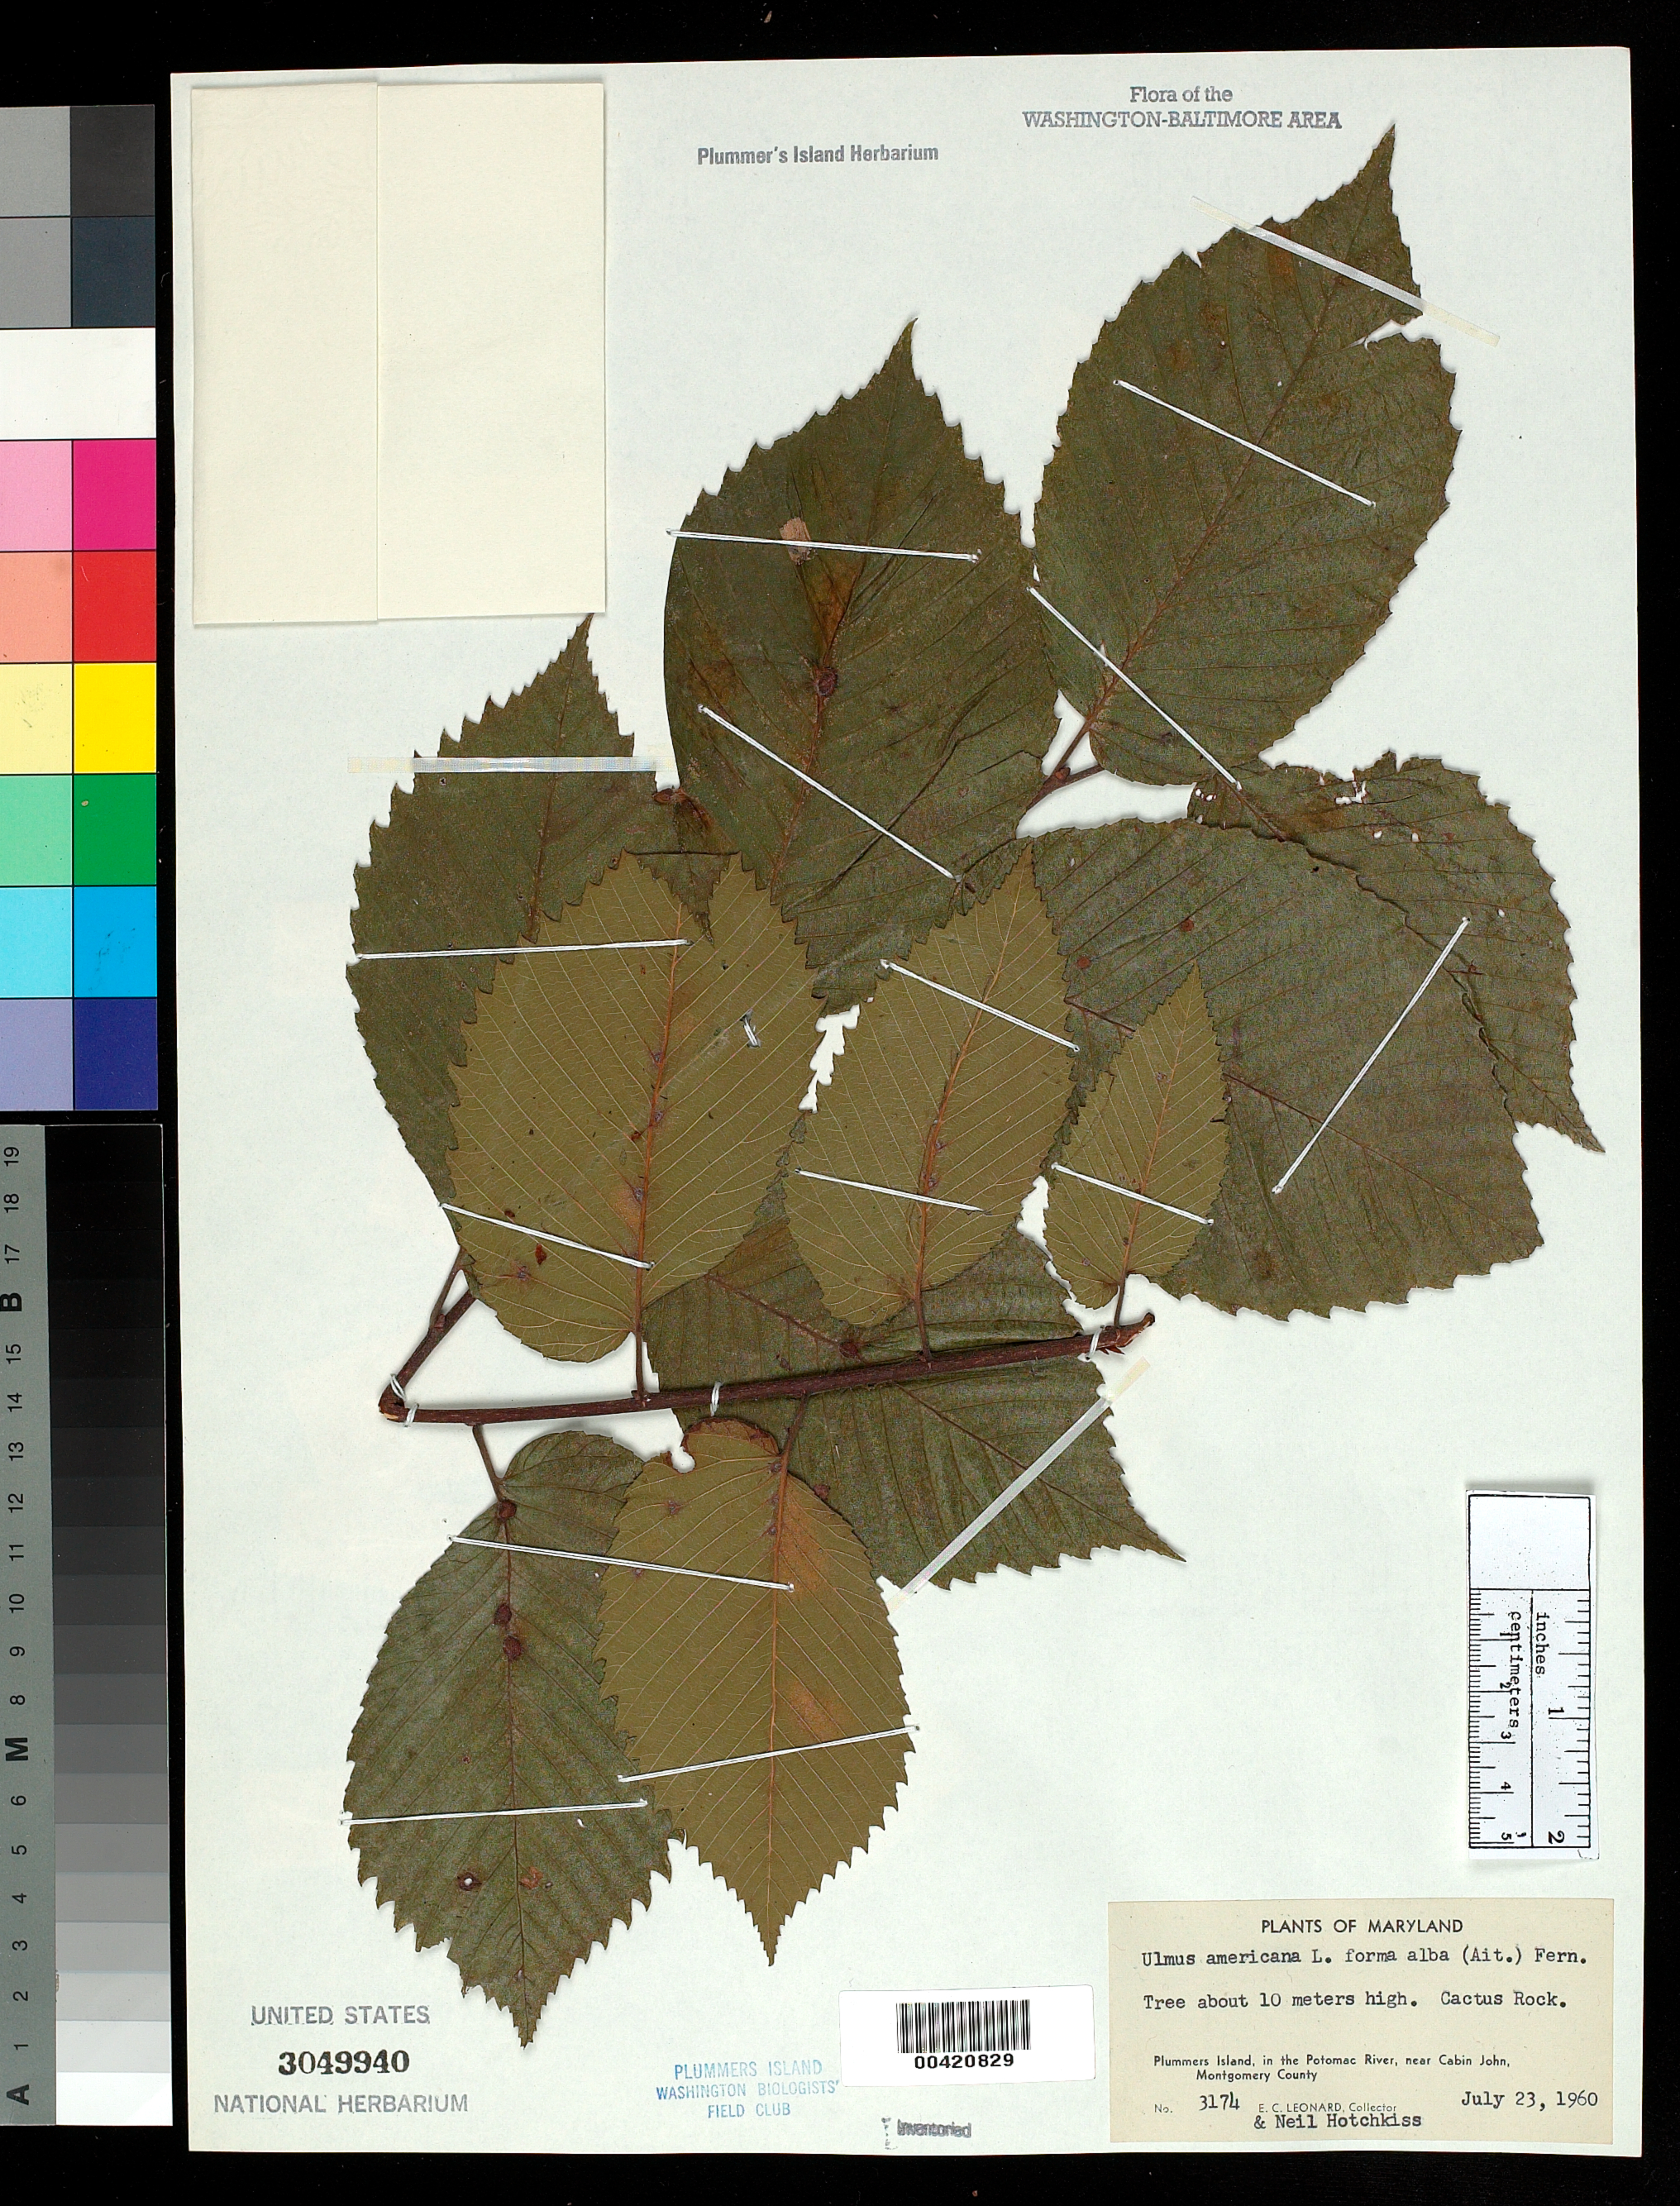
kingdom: Plantae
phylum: Tracheophyta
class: Magnoliopsida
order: Rosales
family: Ulmaceae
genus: Ulmus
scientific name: Ulmus americana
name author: L.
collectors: E. C. Leonard & N. Hotchkiss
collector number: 3174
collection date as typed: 23 Jul 1960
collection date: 1960-07-23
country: United States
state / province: Maryland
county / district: Montgomery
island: Plummers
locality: Plummer's Island; Cactus Rock C. & O. Canal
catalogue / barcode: US 3049940